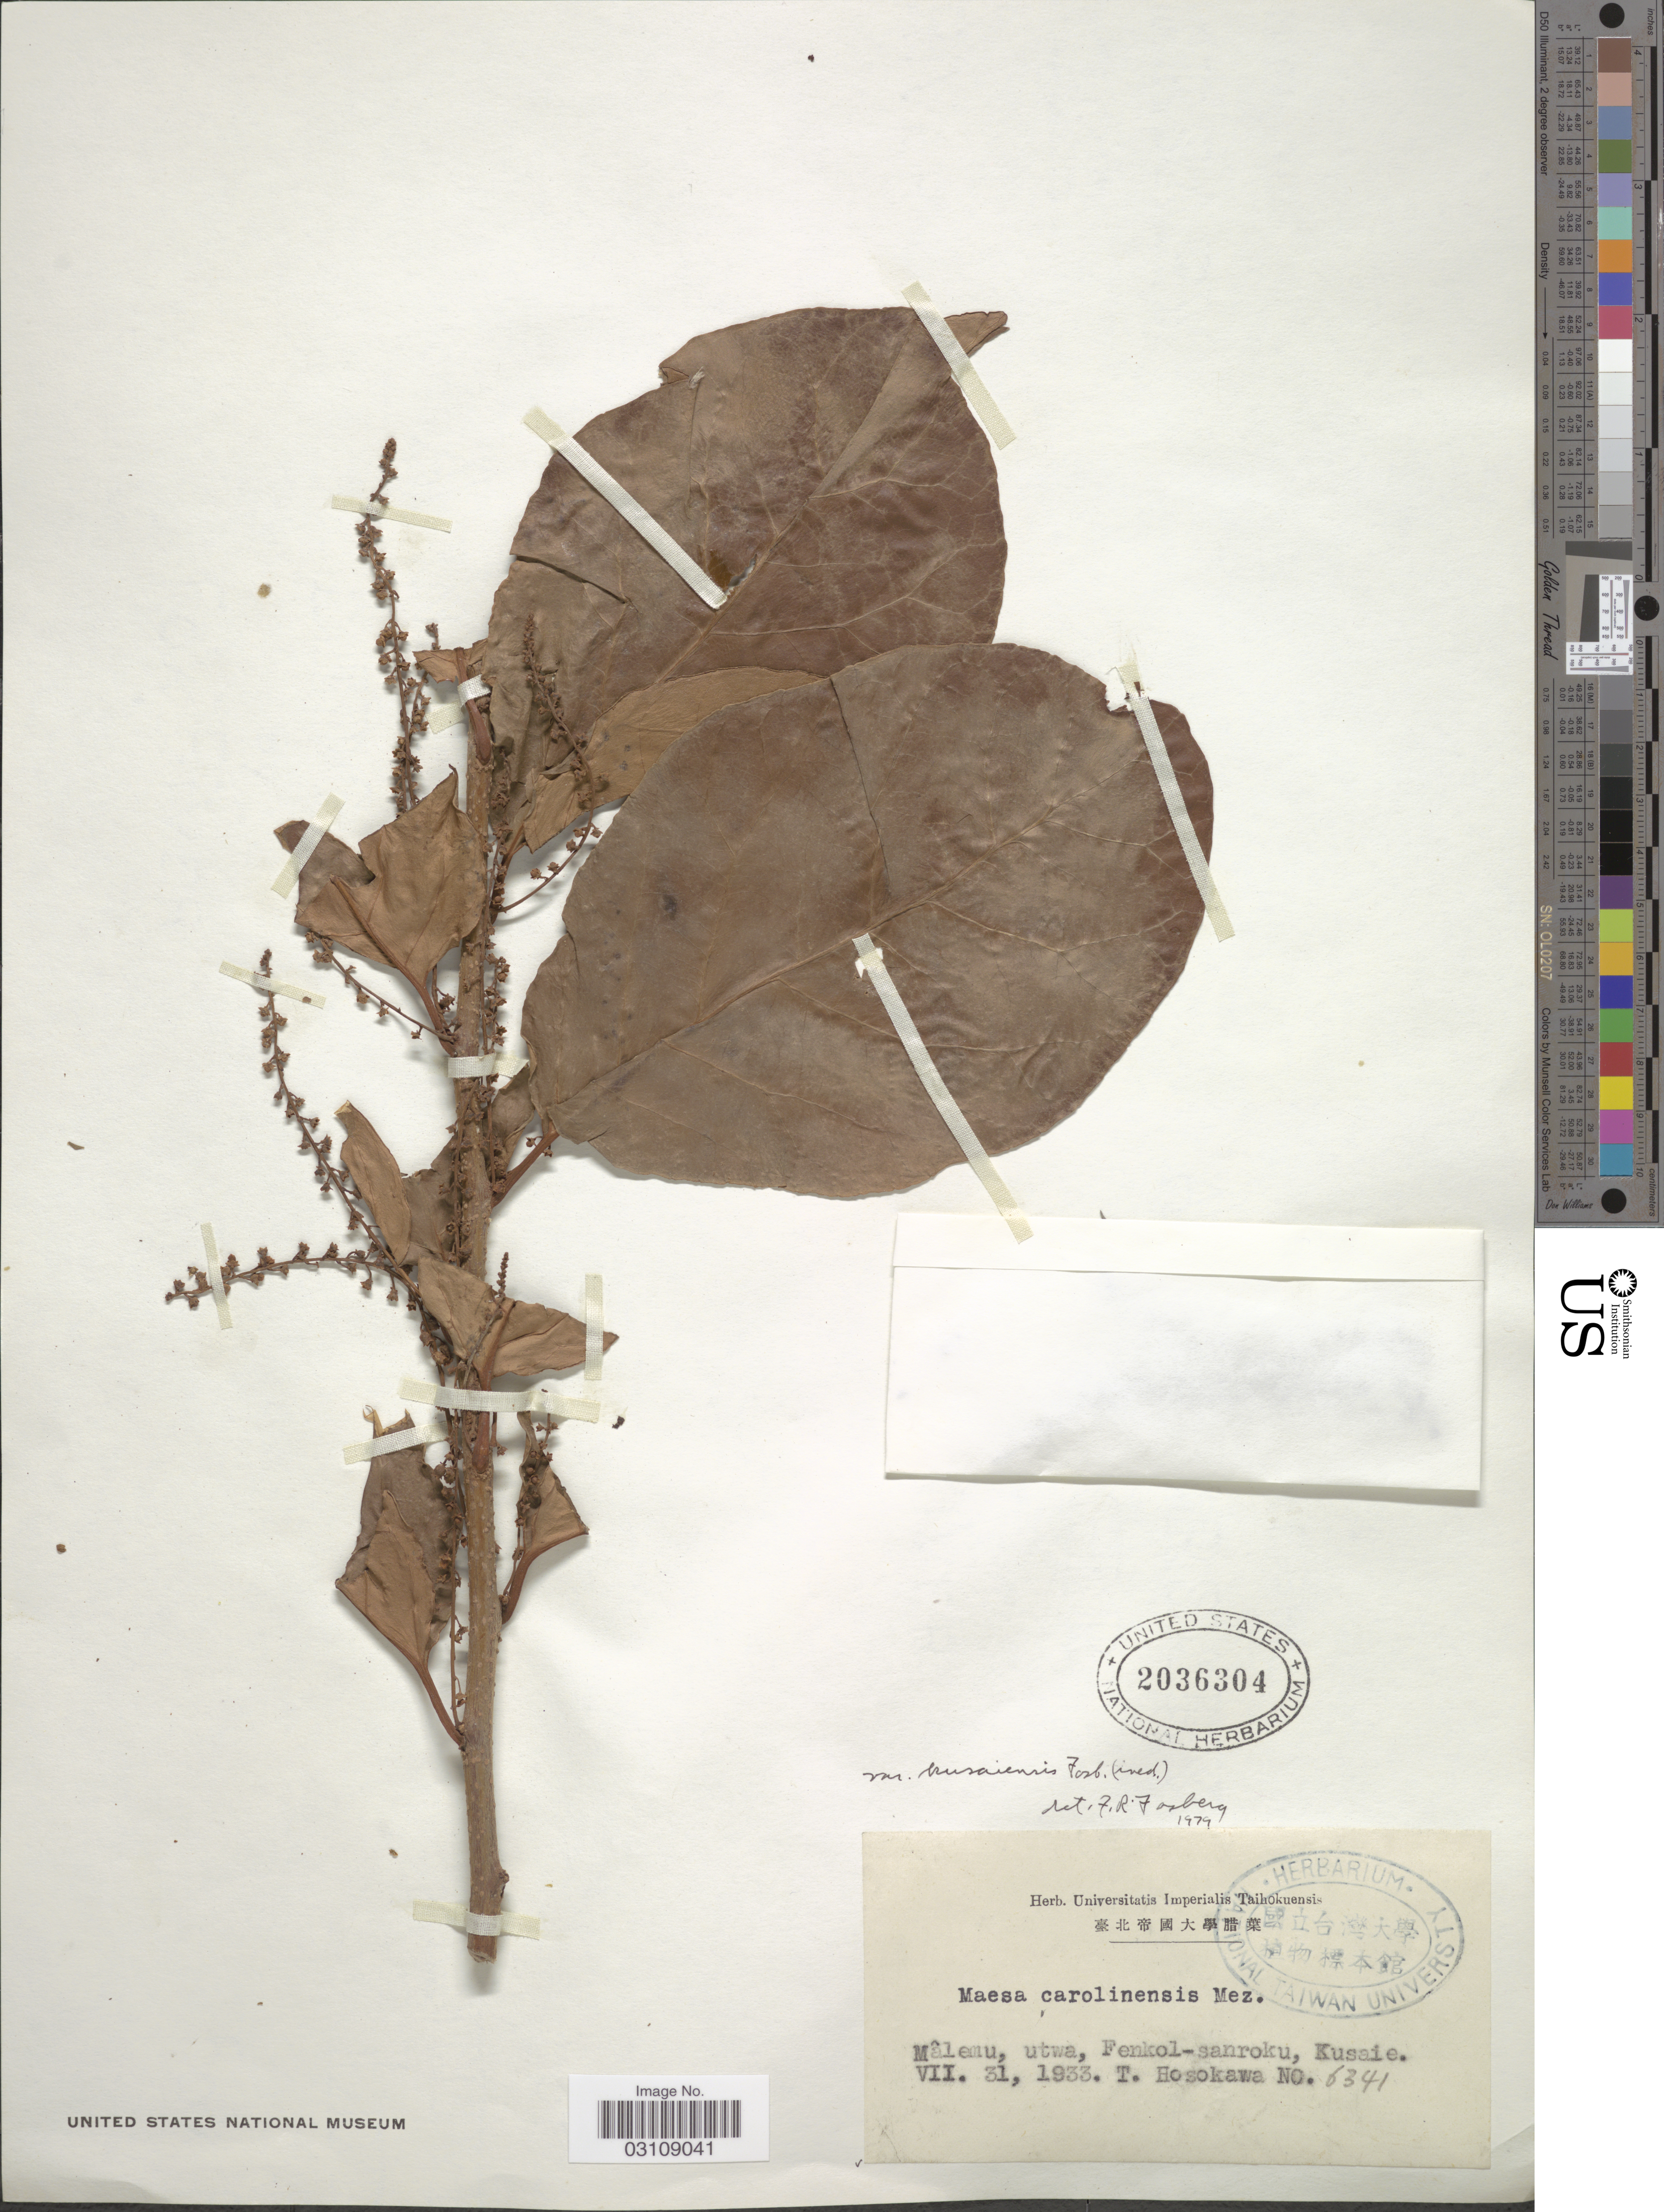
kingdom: Plantae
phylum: Tracheophyta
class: Magnoliopsida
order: Ericales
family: Primulaceae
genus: Maesa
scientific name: Maesa carolinensis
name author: Mez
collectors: T. Hosokawa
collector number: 6341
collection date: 1933-07-31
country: Micronesia, Federated States of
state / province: Kosrae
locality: Mâlemu, utwa, Fenkol-sanroku, Kusaie.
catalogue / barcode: US 2036304